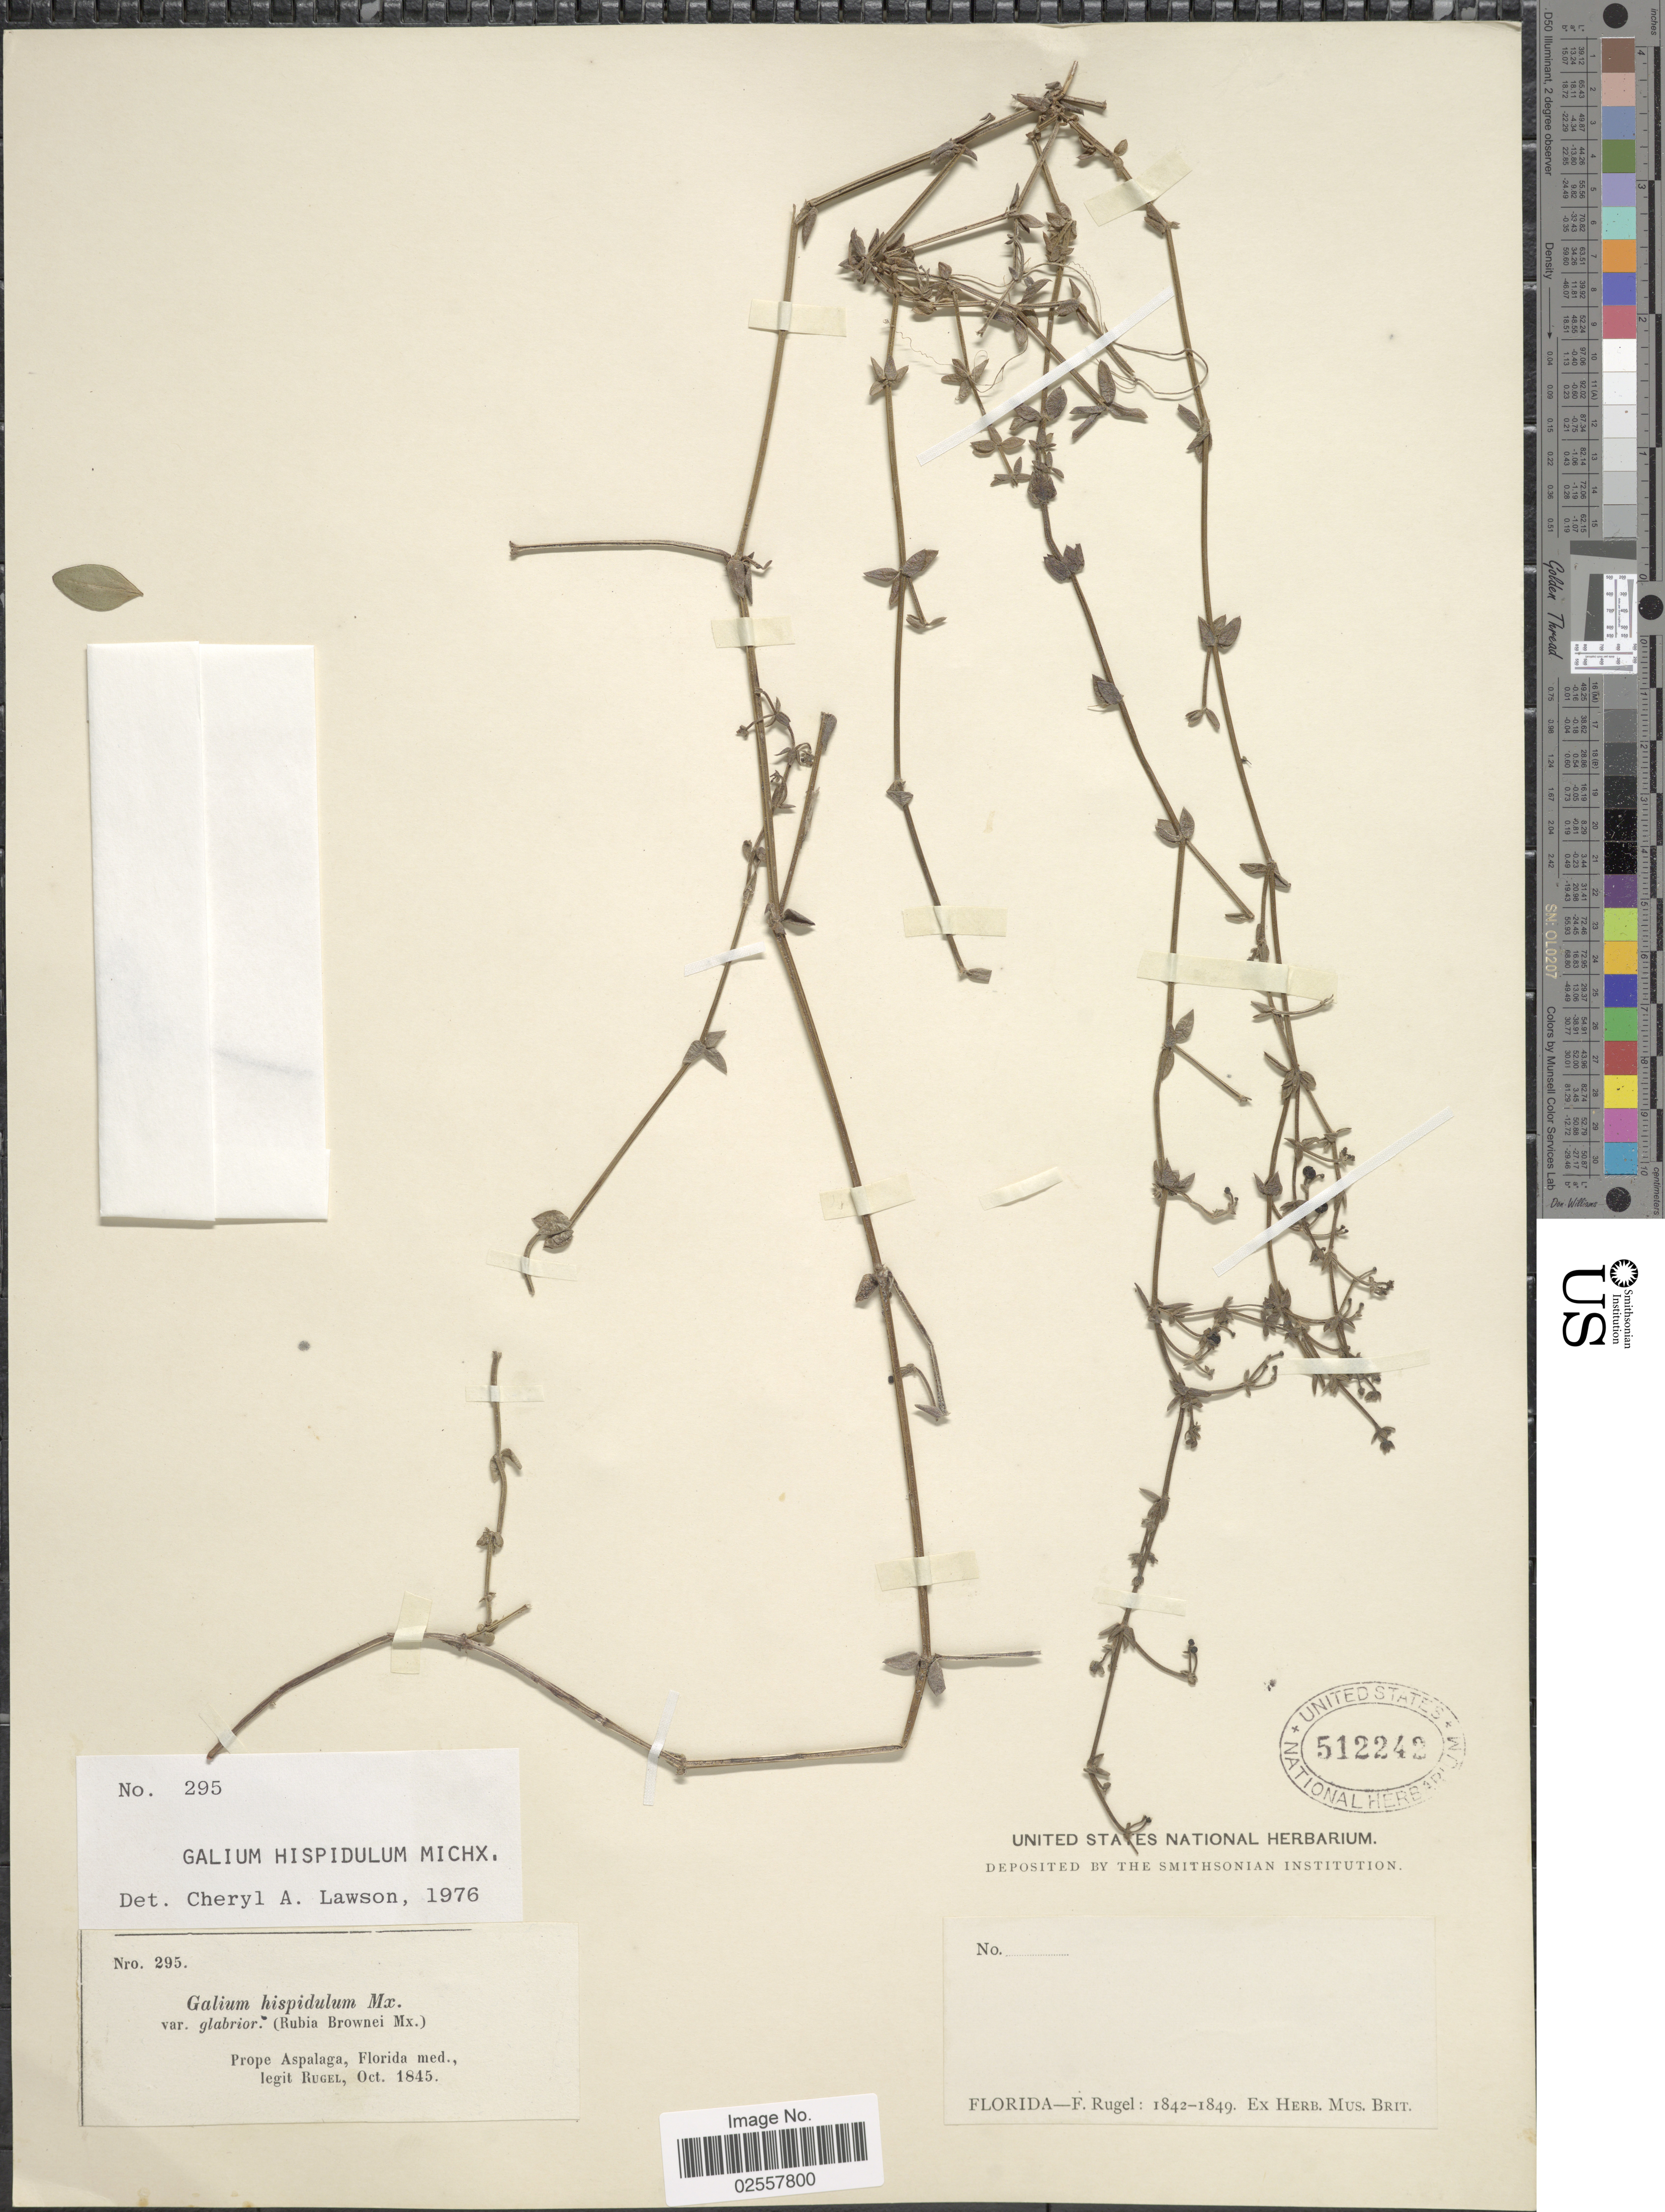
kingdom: Plantae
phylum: Tracheophyta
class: Magnoliopsida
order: Gentianales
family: Rubiaceae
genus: Galium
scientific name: Galium hispidulum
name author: Michx.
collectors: F. Rugel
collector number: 295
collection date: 1845-10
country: United States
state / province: Florida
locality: Prope Aspalaga, Florida med.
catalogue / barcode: US 512242